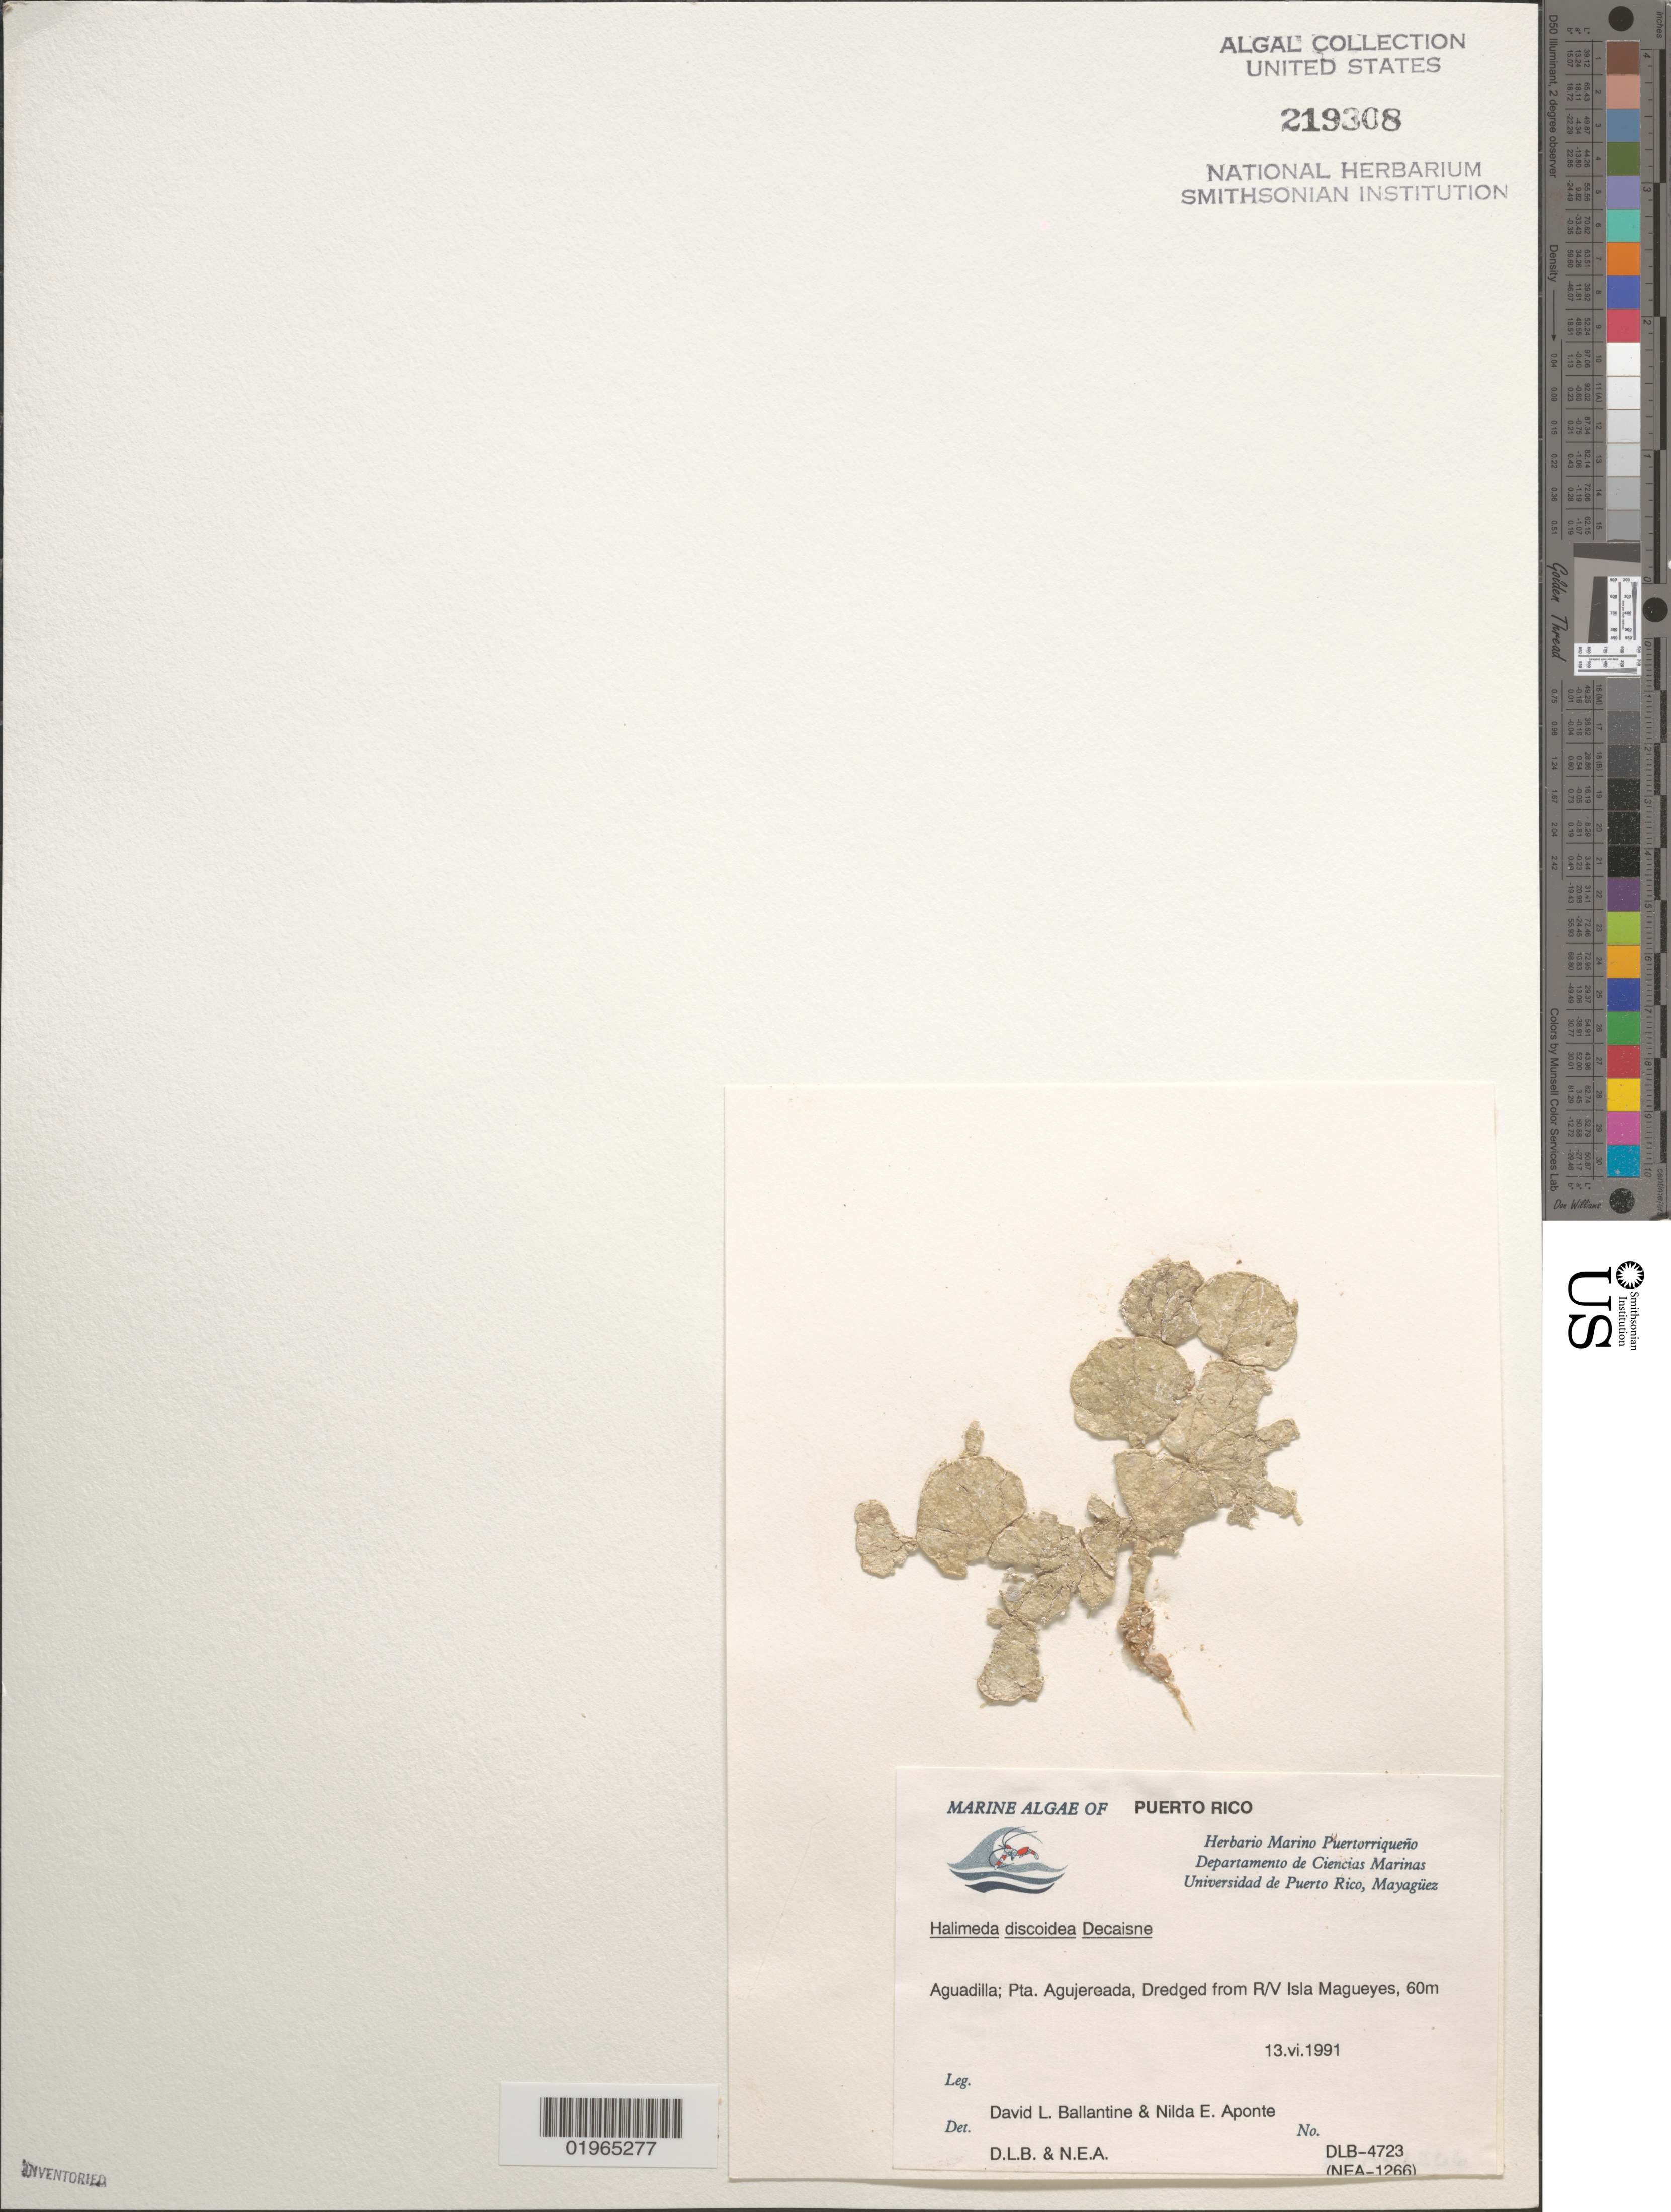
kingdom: Plantae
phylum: Chlorophyta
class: Ulvophyceae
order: Bryopsidales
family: Halimedaceae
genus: Halimeda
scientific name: Halimeda discoidea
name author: Decne.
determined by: Ballantine, D. L.; Aponte, N. E.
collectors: D.L. Ballantine & N. E. Aponte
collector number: DLB 4723, NEA 1266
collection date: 1991-06-13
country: Puerto Rico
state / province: Aguadilla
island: Isla Magueyes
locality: Pta. Agujereada. Dredged from R/V.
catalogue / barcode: US 219308